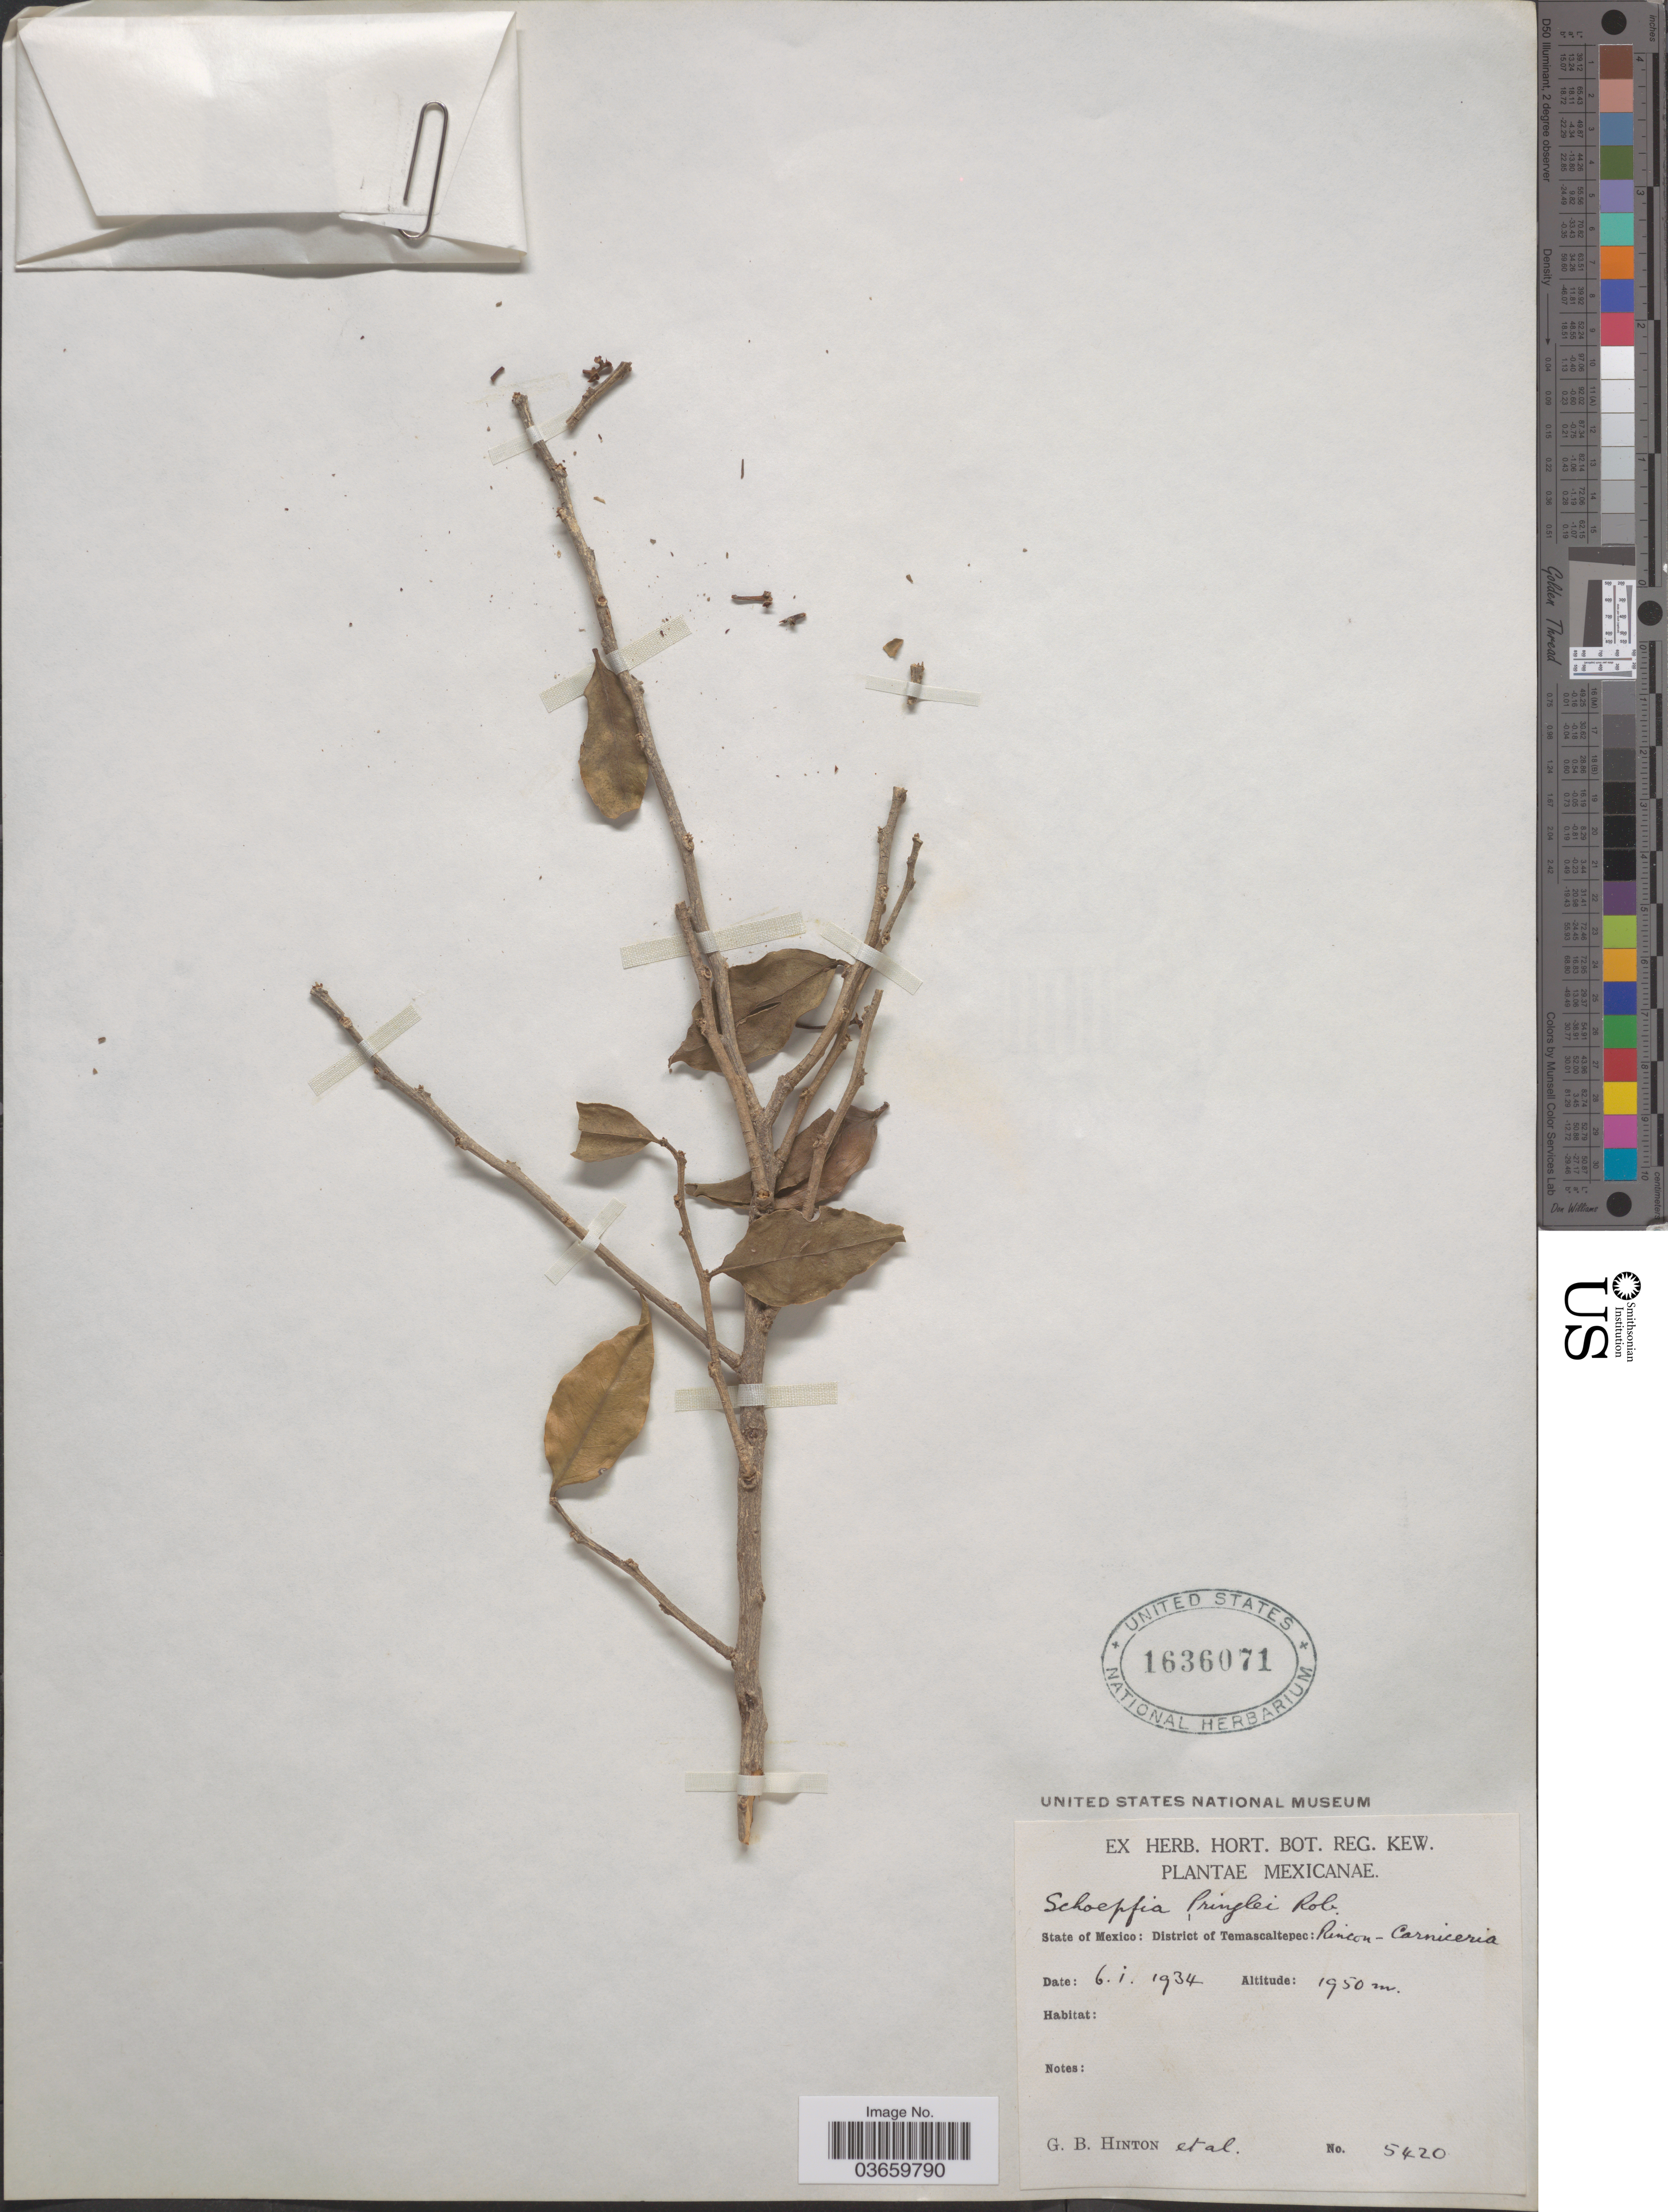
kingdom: Plantae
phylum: Tracheophyta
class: Magnoliopsida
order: Santalales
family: Schoepfiaceae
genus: Schoepfia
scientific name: Schoepfia pringlei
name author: B.L. Rob.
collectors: G. B. Hinton & et al.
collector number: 5420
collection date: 1934-01-06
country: Mexico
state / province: México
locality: District of Temascaltepec: Rincon-Carniceria.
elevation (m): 1950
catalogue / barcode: US 1636071